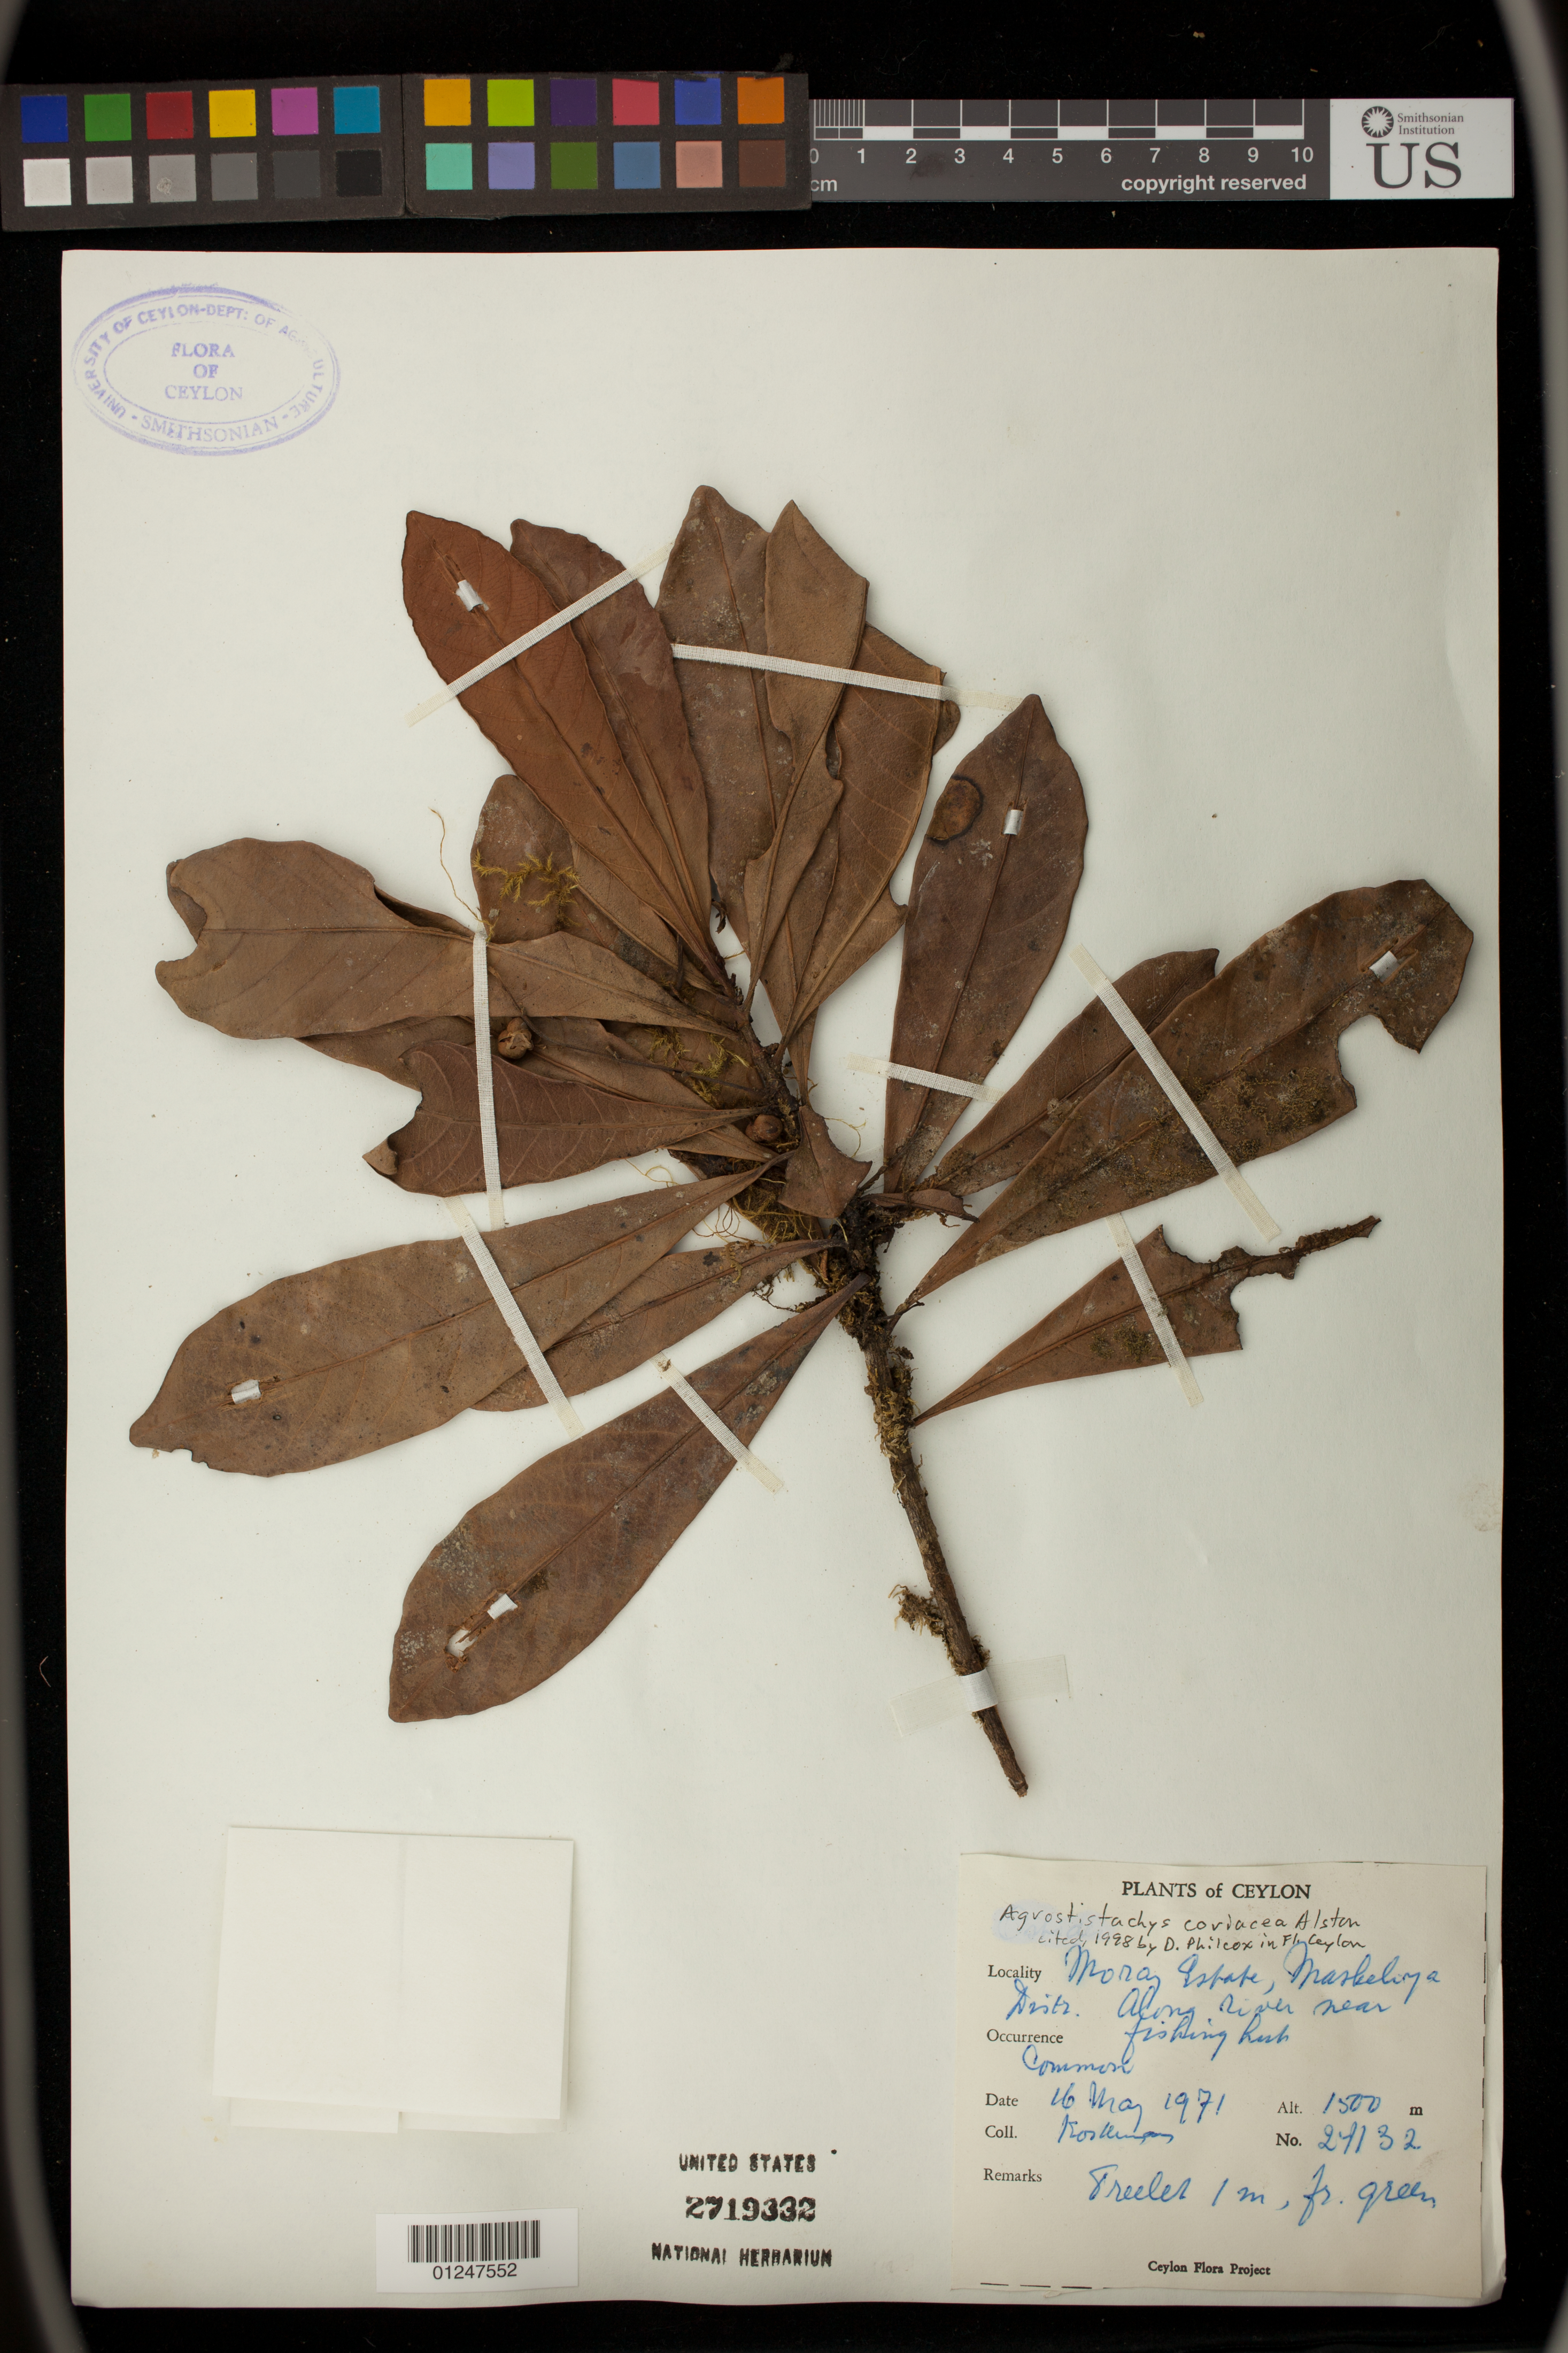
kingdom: Plantae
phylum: Tracheophyta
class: Magnoliopsida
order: Malpighiales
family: Euphorbiaceae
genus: Agrostistachys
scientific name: Agrostistachys borneensis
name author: Becc.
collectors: Kostermans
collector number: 24132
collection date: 1971-05-16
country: Sri Lanka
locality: Morag? Estate, Maskeliya Distr. Along river near fishing hut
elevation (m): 1500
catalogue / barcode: US 2719332